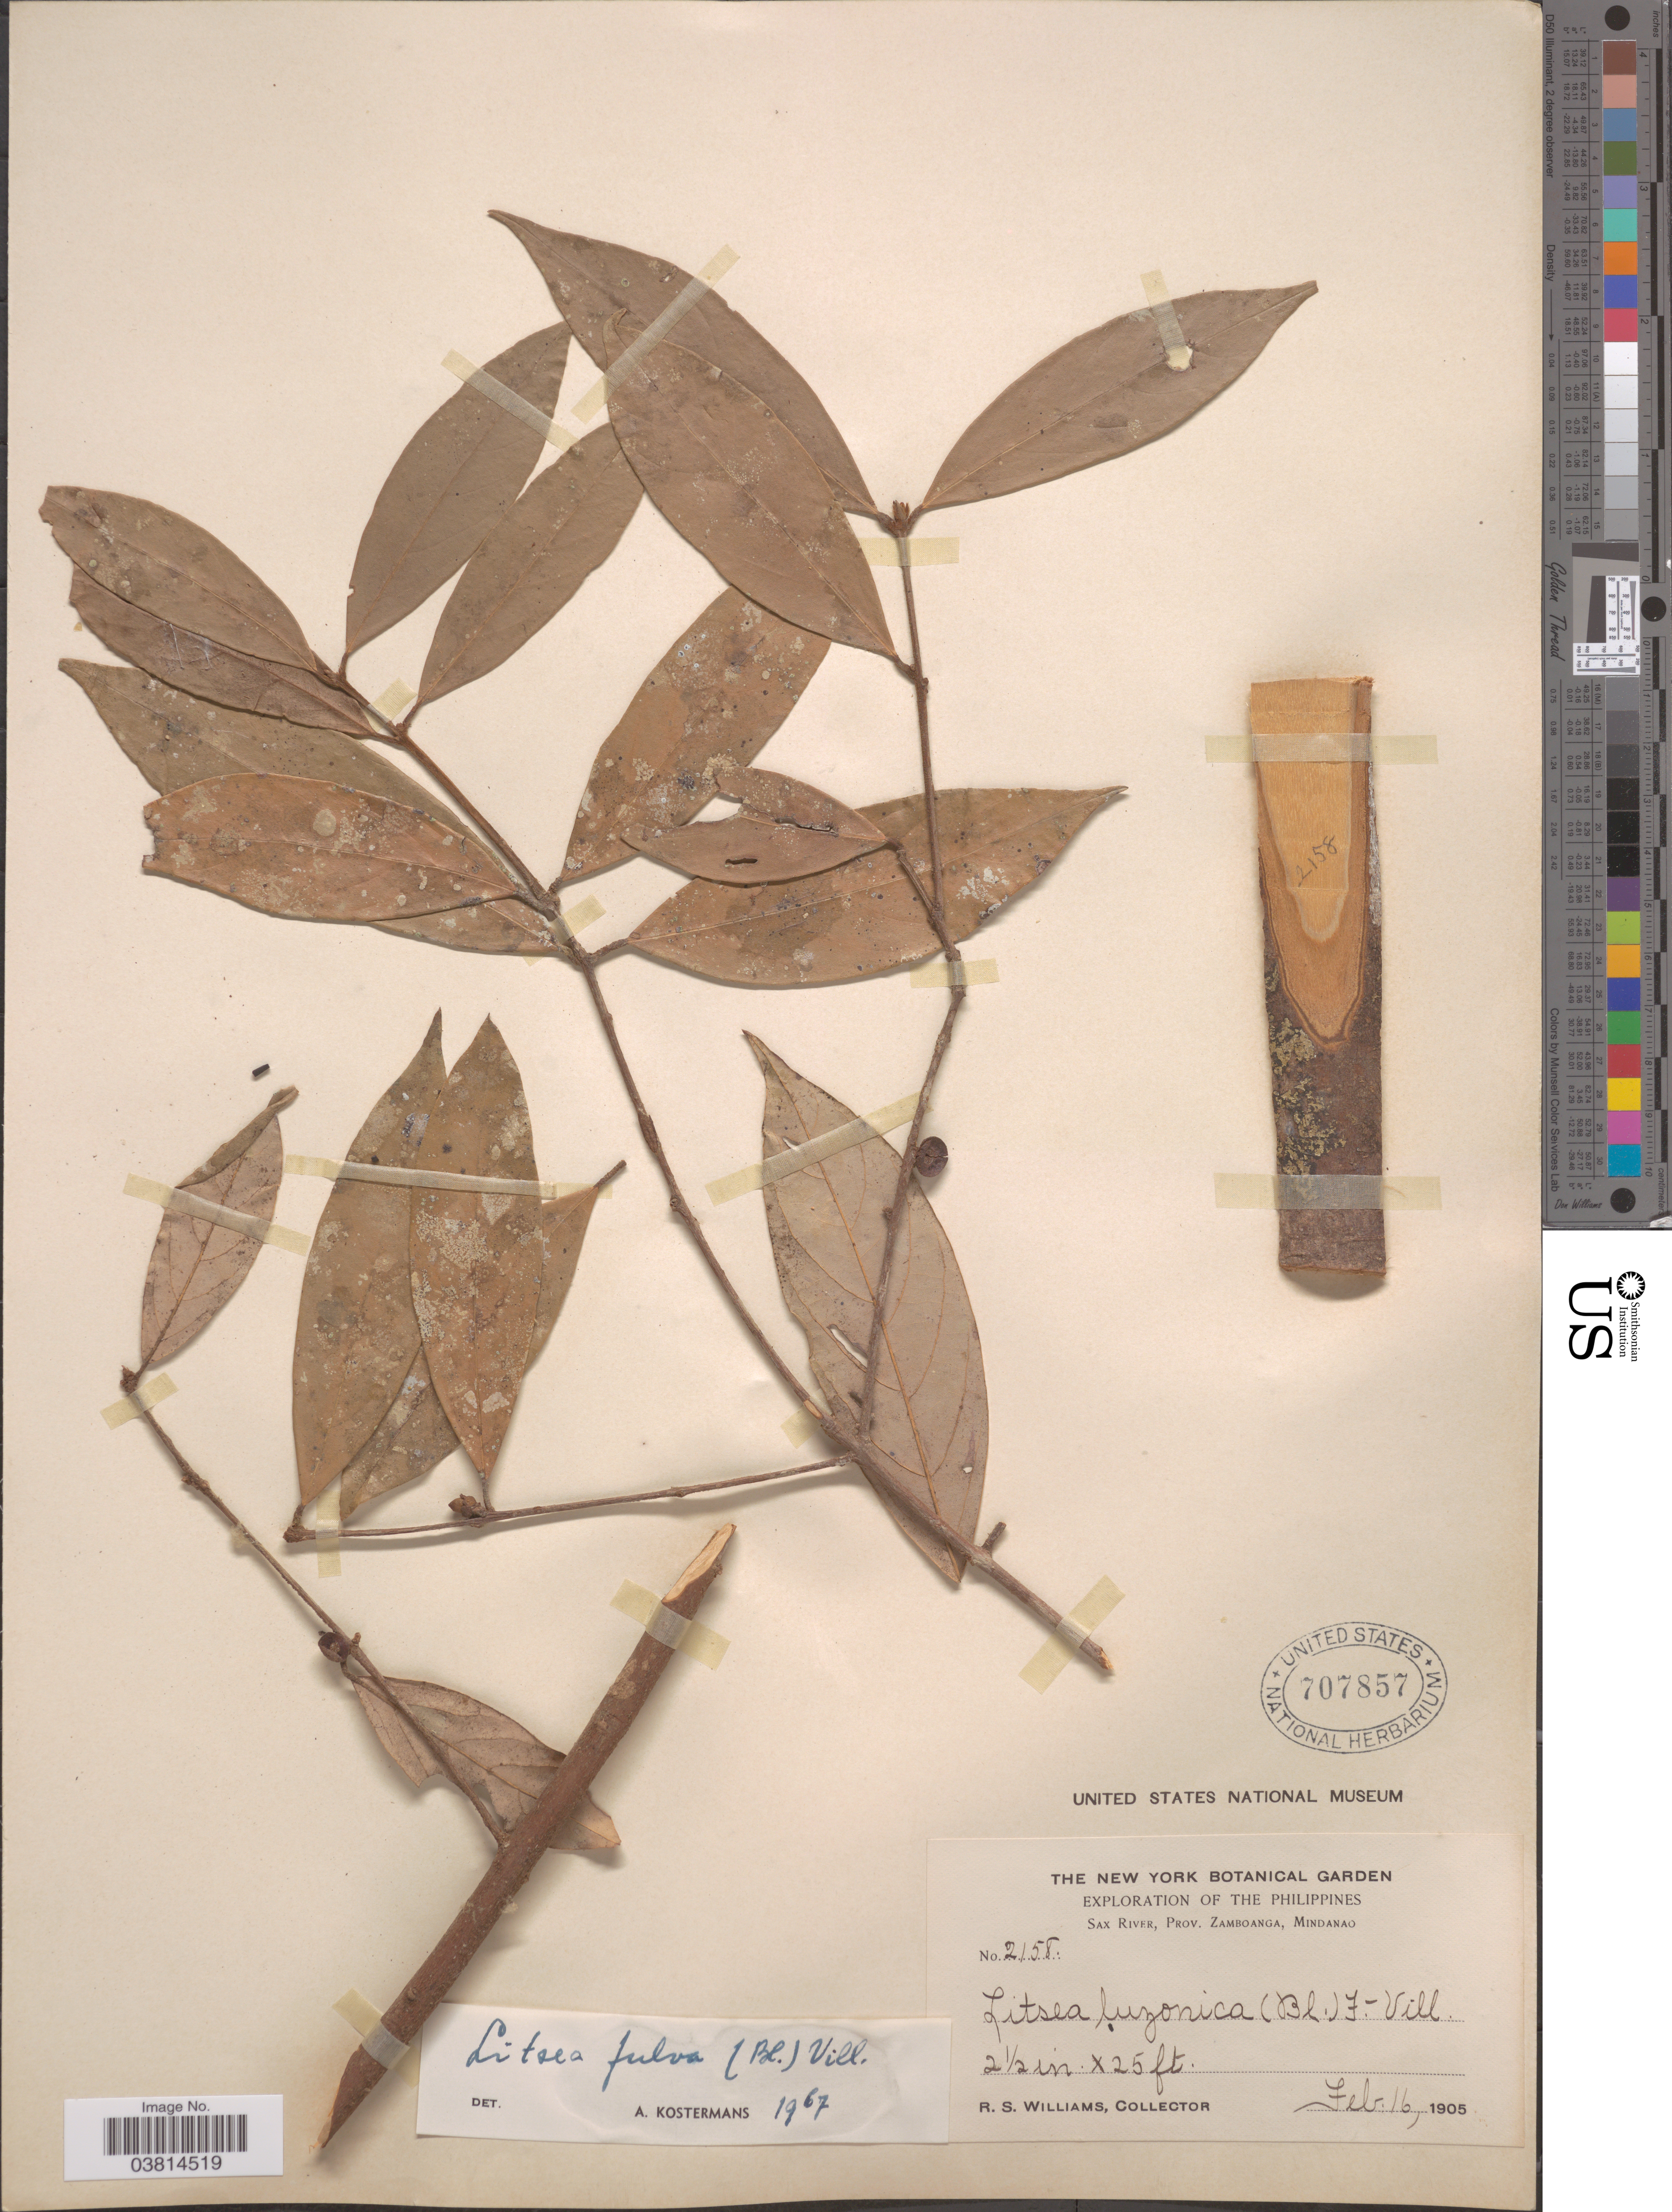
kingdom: Plantae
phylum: Tracheophyta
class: Magnoliopsida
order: Laurales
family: Lauraceae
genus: Litsea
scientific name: Litsea fulva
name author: (Blume) Fern.-Vill.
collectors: R. S. Williams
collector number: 2158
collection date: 1905-02-16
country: Philippines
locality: Sax River, Prov. Zamboanga, Mindanao.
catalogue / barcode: US 707857